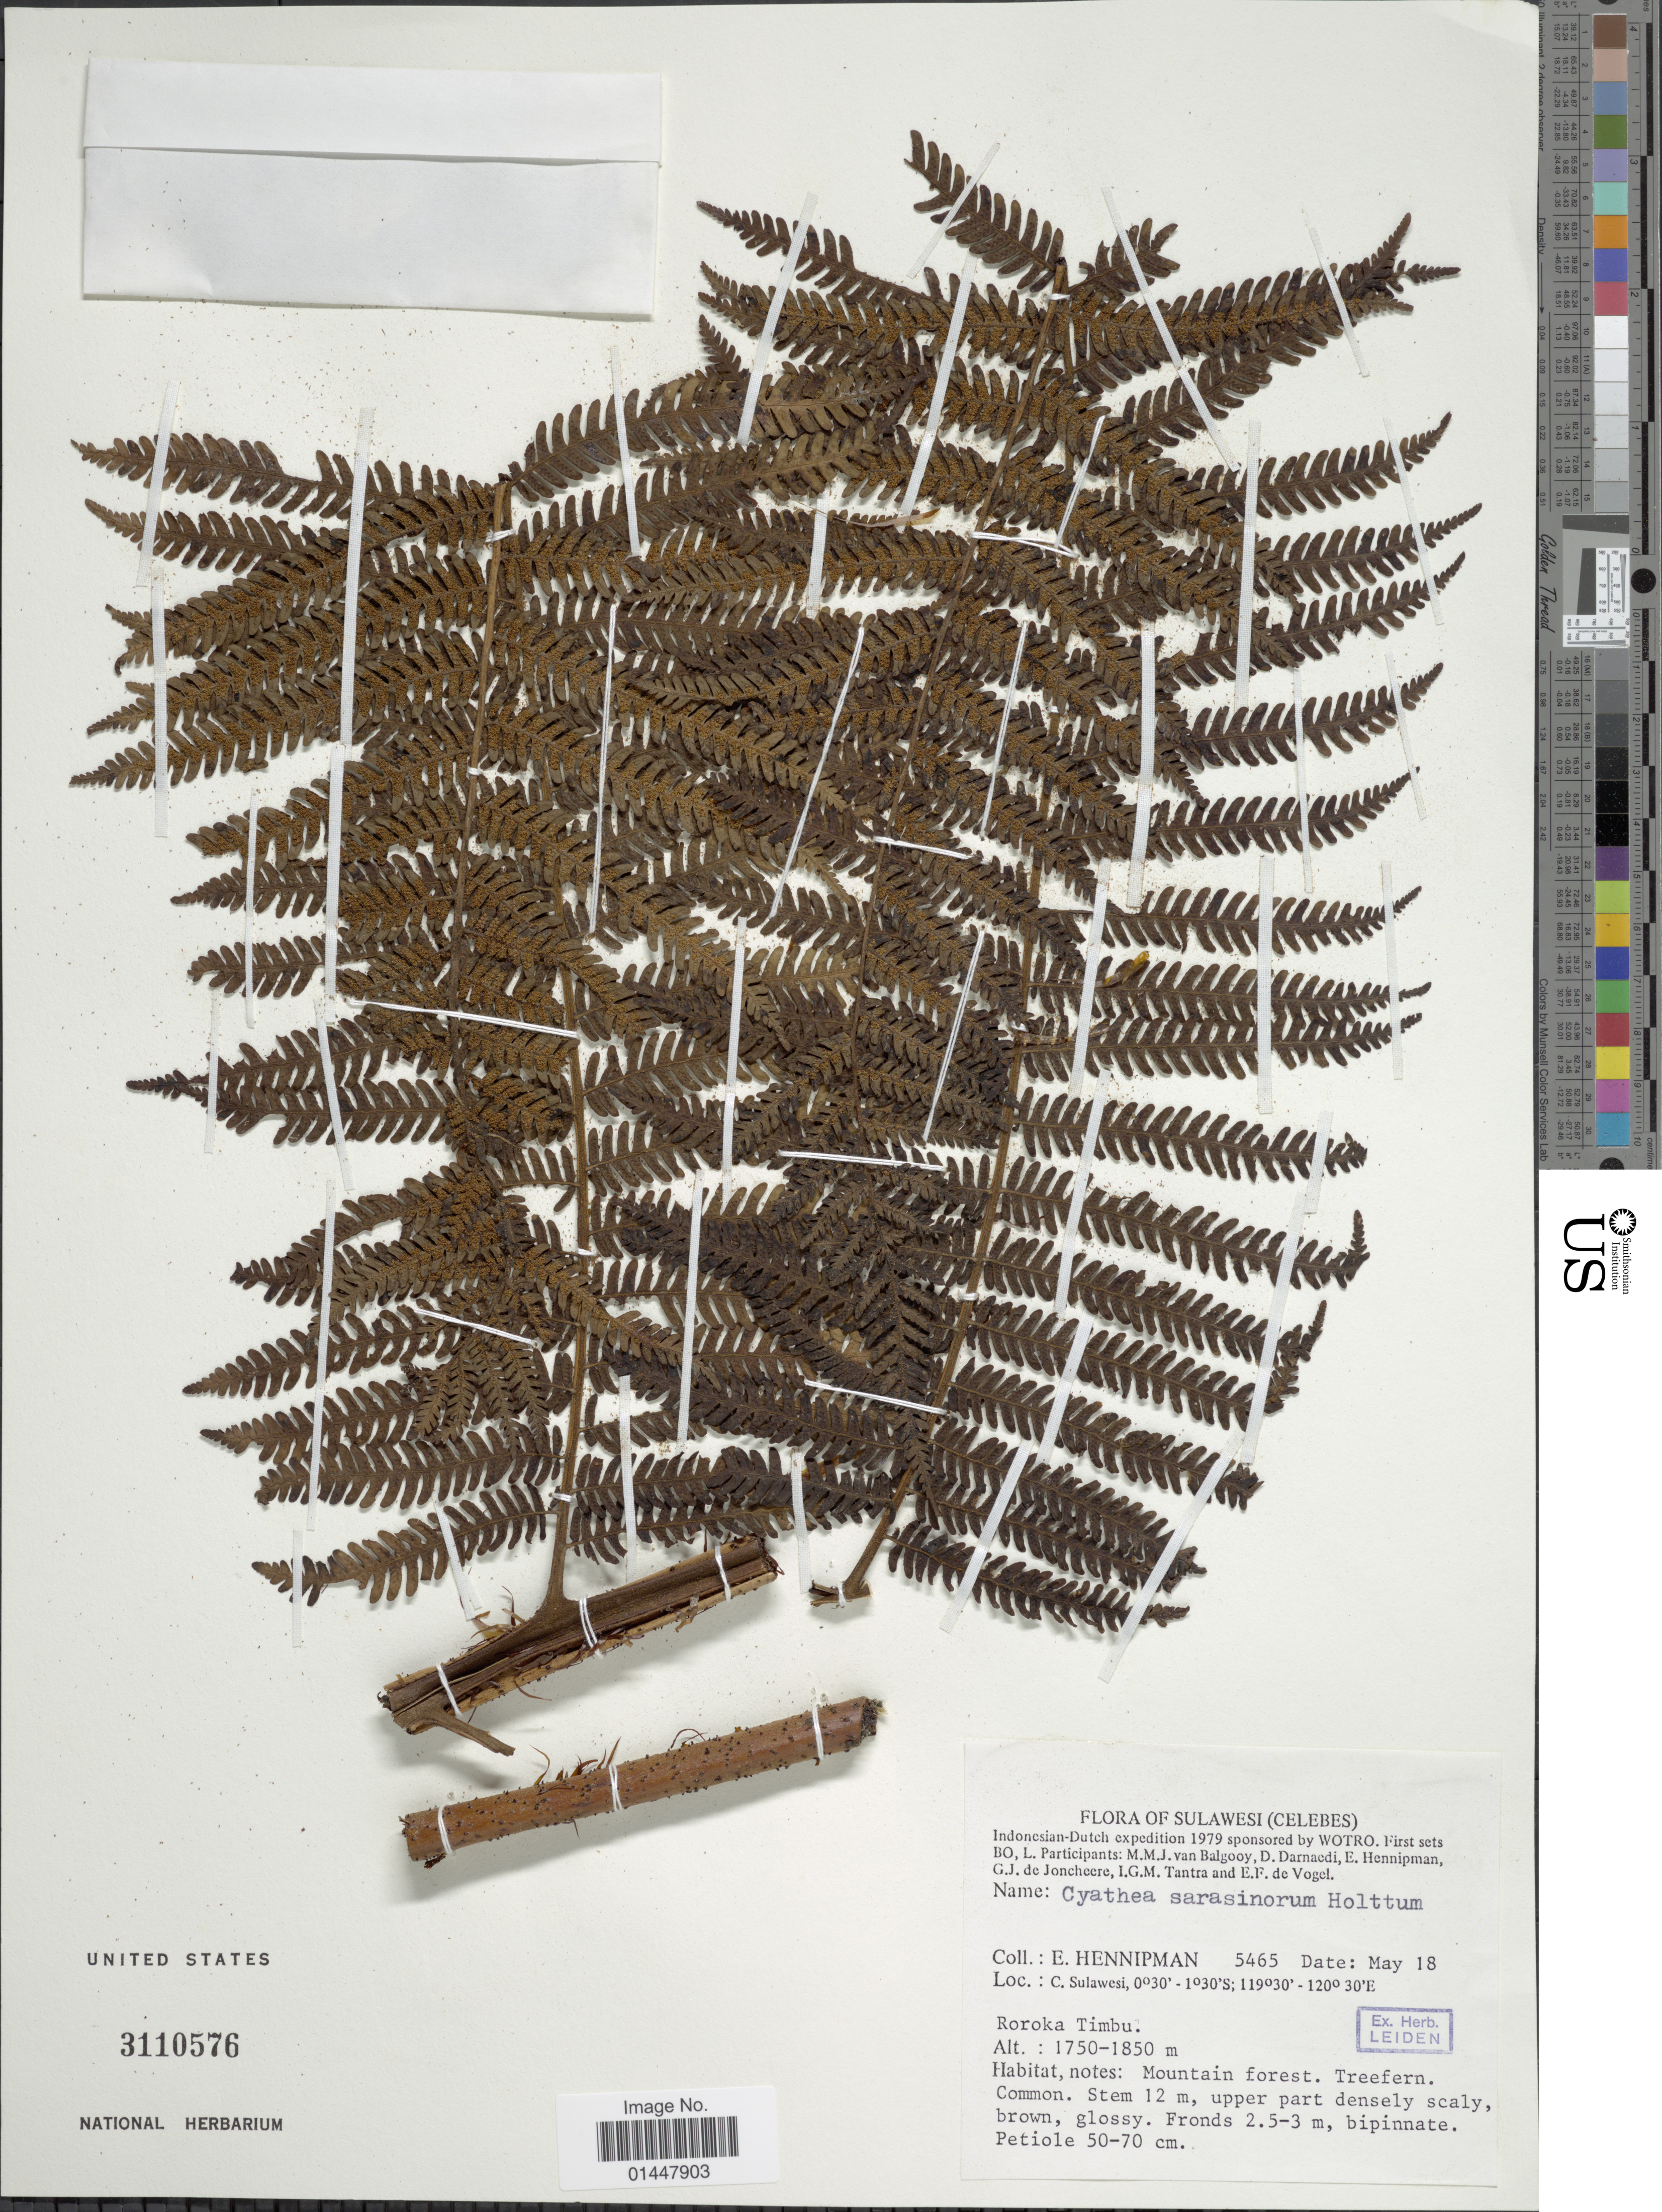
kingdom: Plantae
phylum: Tracheophyta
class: Polypodiopsida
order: Cyatheales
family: Cyatheaceae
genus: Sphaeropteris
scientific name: Sphaeropteris sarasinorum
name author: (Holttum) R.M. Tryon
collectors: E. Hennipman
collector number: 5465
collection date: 1979-05-18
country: Indonesia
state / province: Sulawesi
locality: Sulawesi(Celebes), C.Sulawesi, Roroka Timbu. Mountain Forest.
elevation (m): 1750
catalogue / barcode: US 3110576